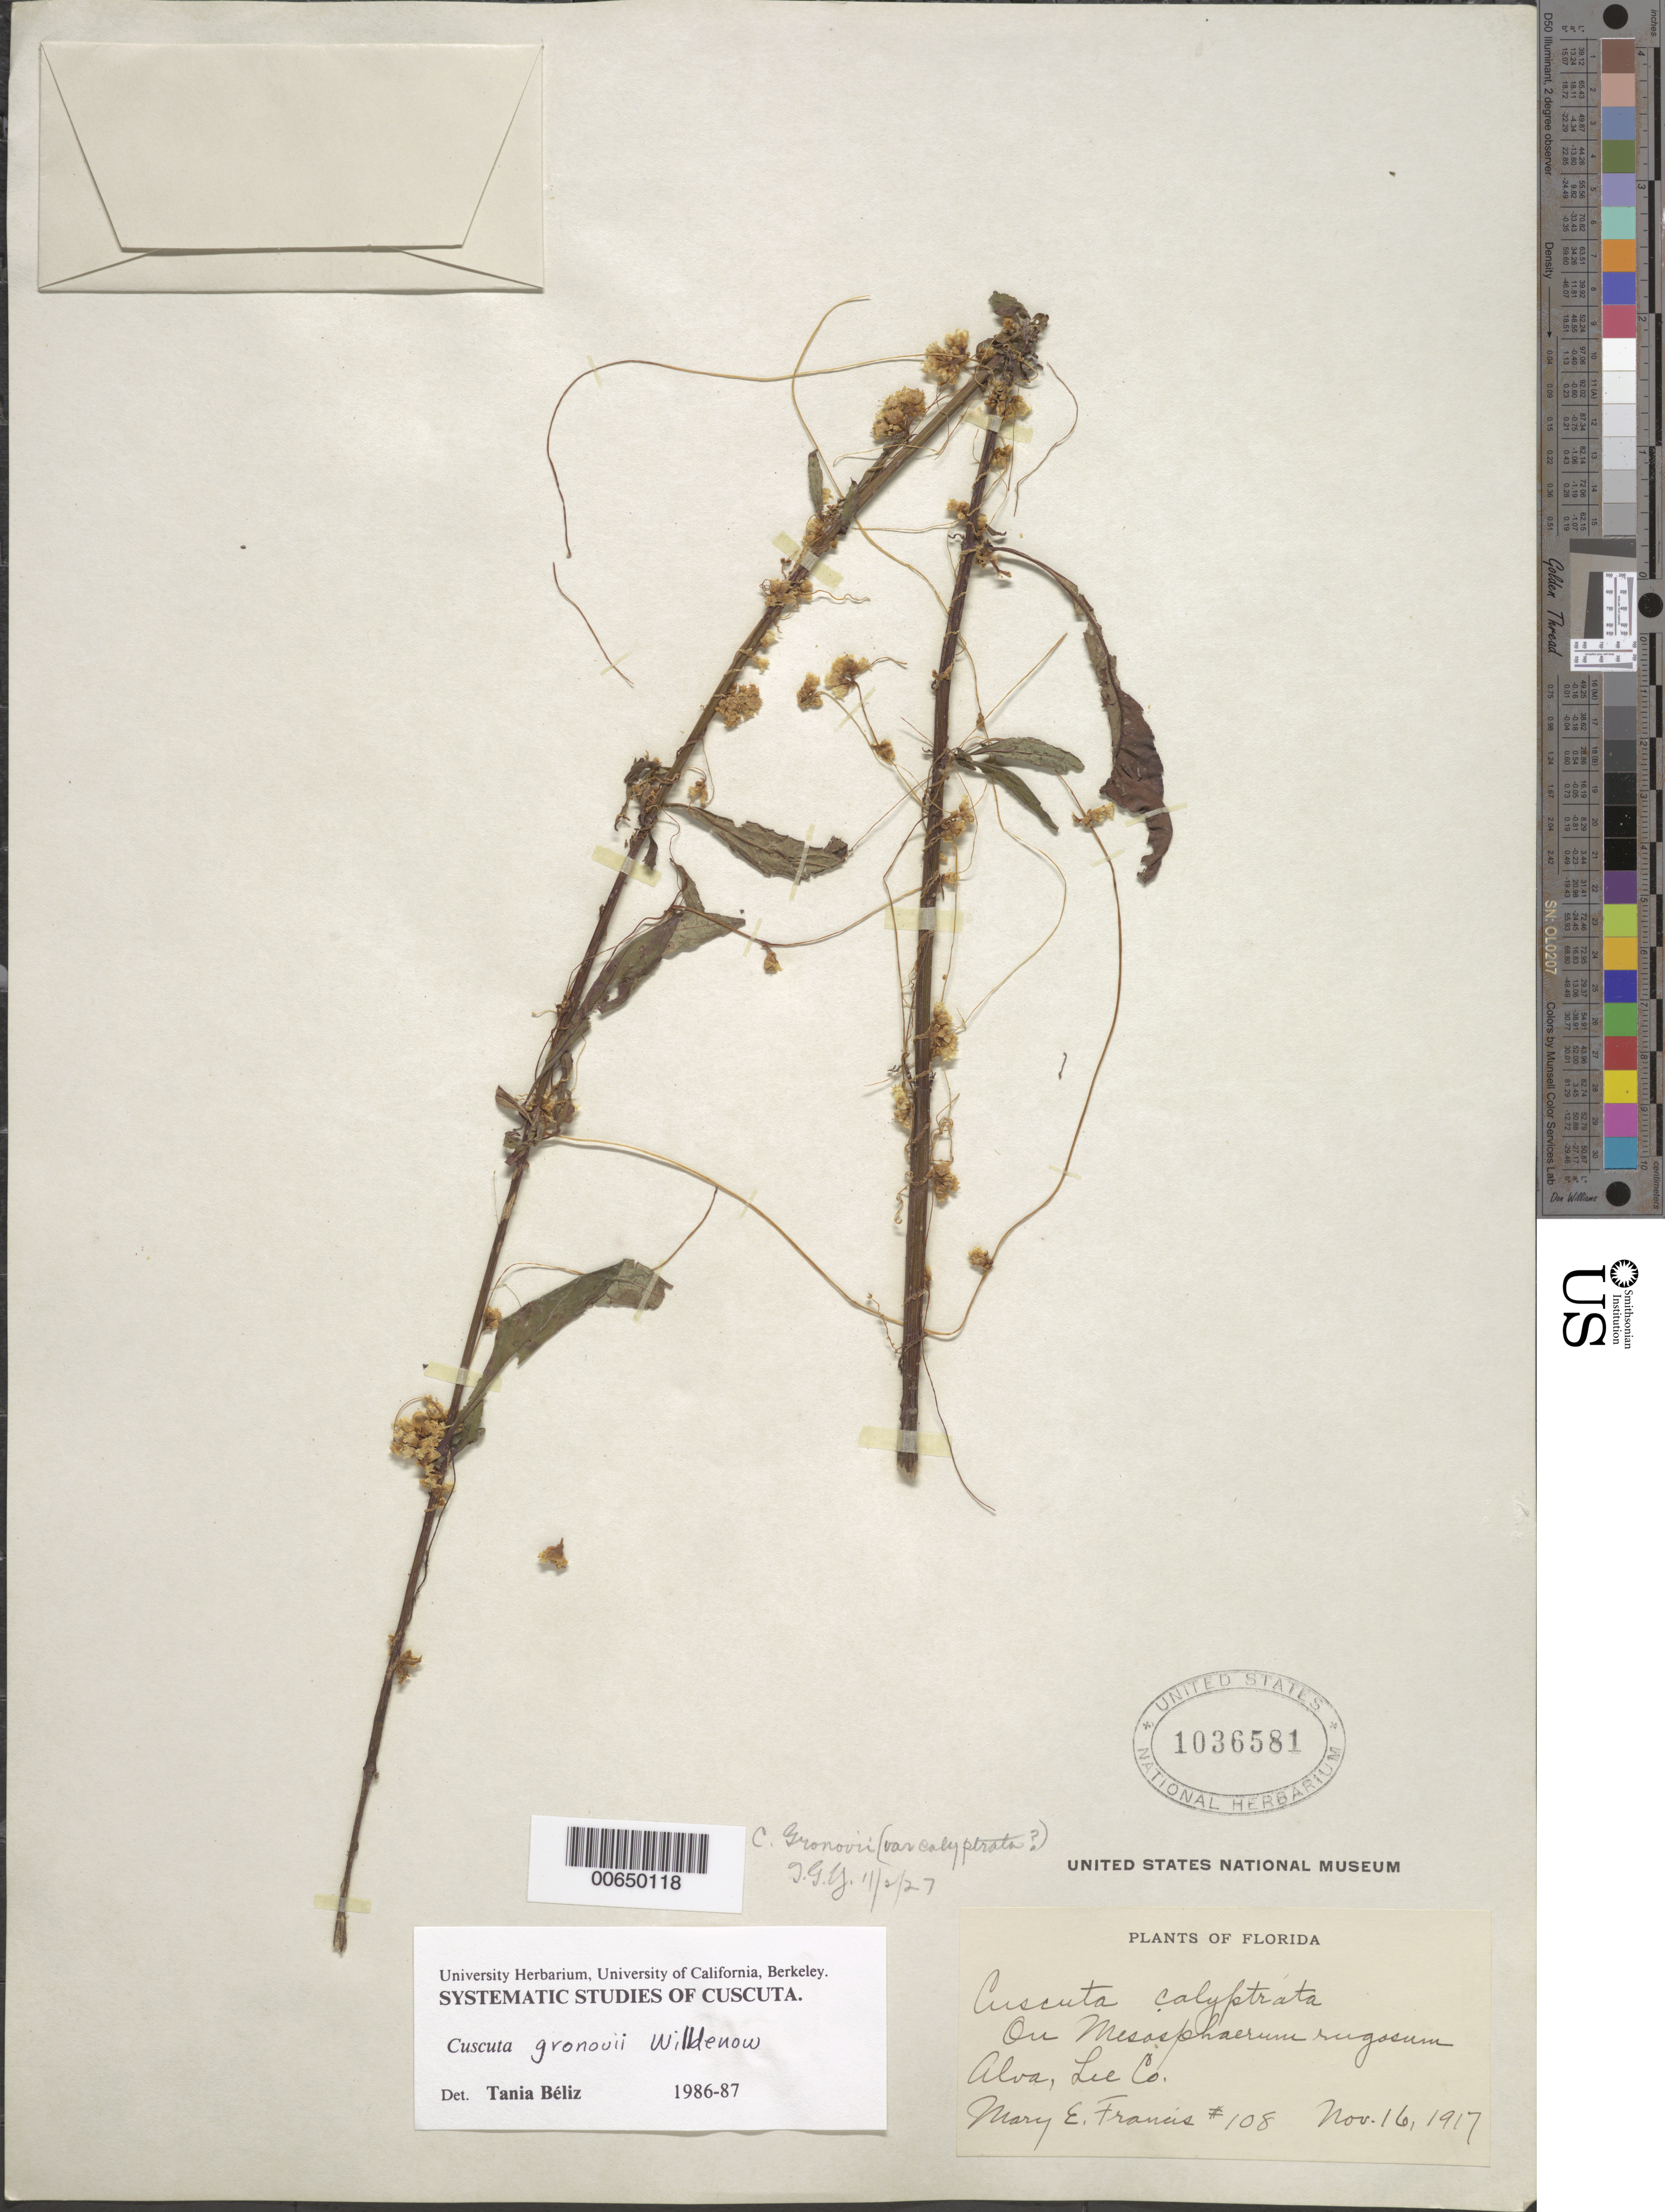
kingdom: Plantae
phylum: Tracheophyta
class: Magnoliopsida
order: Solanales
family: Convolvulaceae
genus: Cuscuta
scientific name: Cuscuta gronovii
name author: Willd. ex Schult.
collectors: M. E. Francis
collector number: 108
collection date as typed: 16 Nov 1917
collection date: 1917-11-16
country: United States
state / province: Florida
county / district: Lee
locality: Alva.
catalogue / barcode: US 1036581